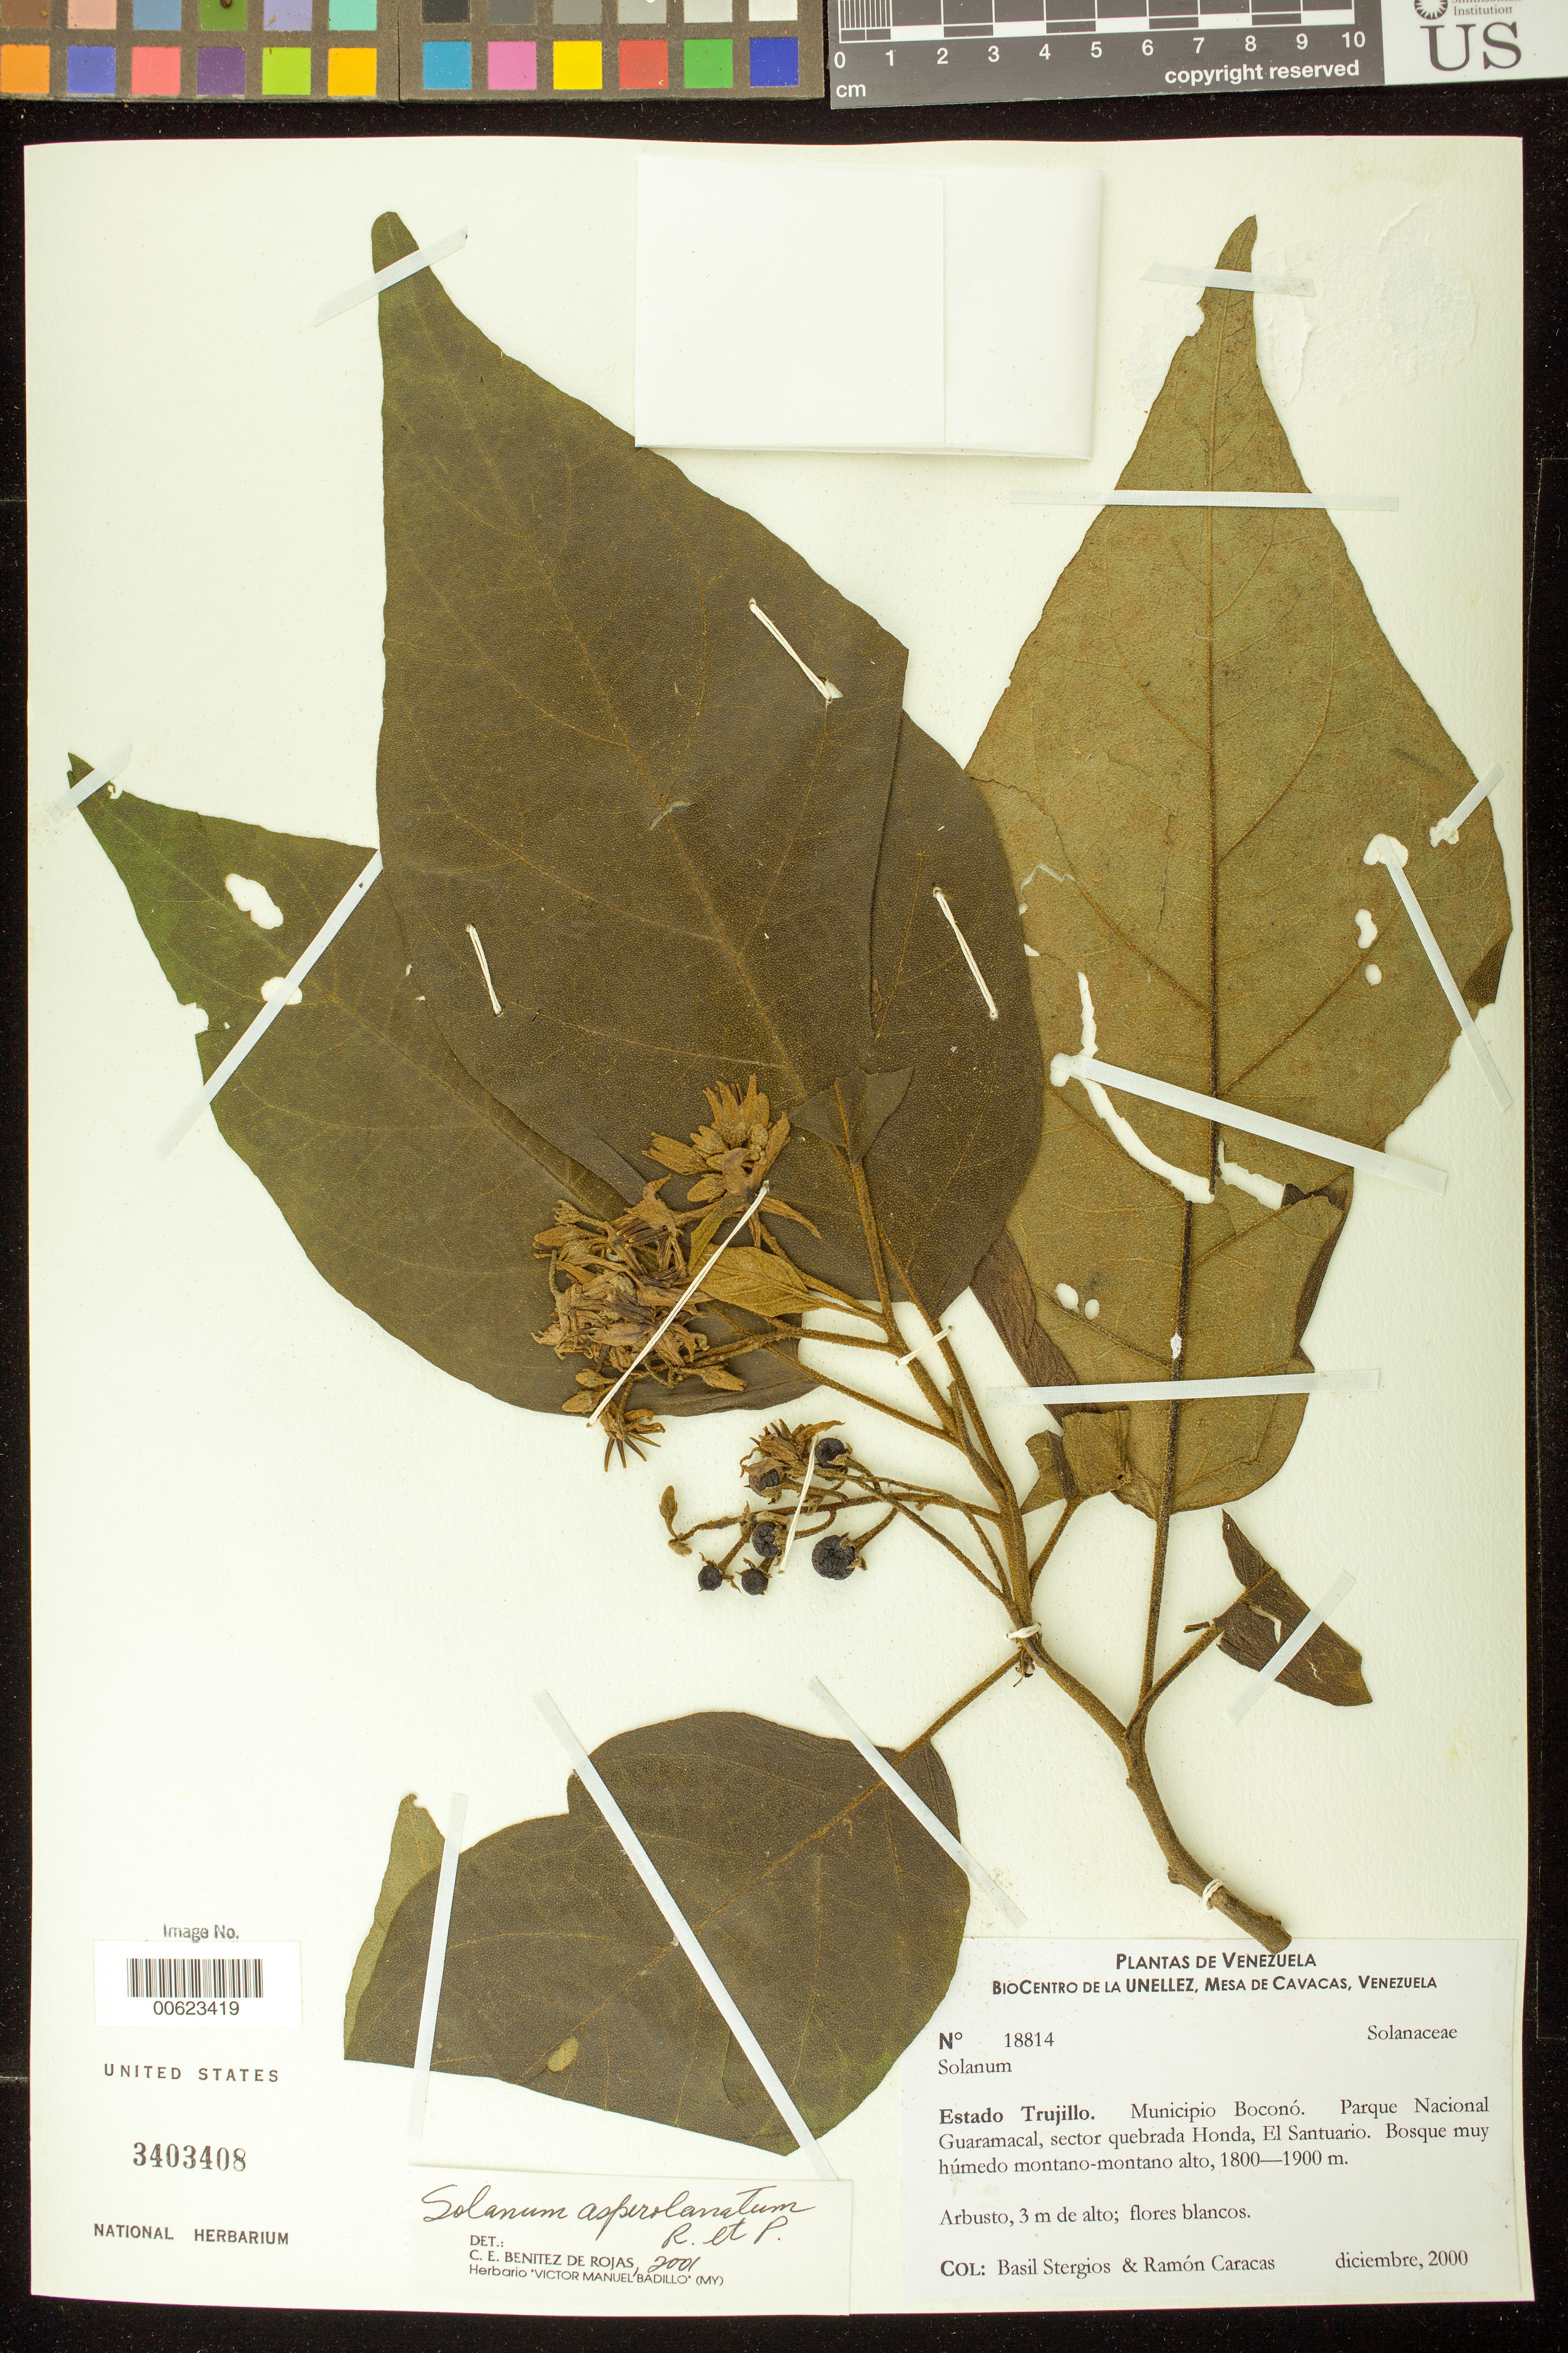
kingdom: Plantae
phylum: Tracheophyta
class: Magnoliopsida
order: Solanales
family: Solanaceae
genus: Solanum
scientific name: Solanum asperolanatum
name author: Ruiz & Pav.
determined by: Benítez, C. E.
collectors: B. G. Stergios & R. Caracas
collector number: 18814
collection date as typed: Dec 2000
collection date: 2000-12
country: Venezuela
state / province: Trujillo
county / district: Boconó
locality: Parque Nacional Guaramacal, quebrada Honda, El Santuario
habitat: Bosque muy húmedo montano-montano alto.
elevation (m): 1800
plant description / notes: COL, PORT, US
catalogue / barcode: US 3403408